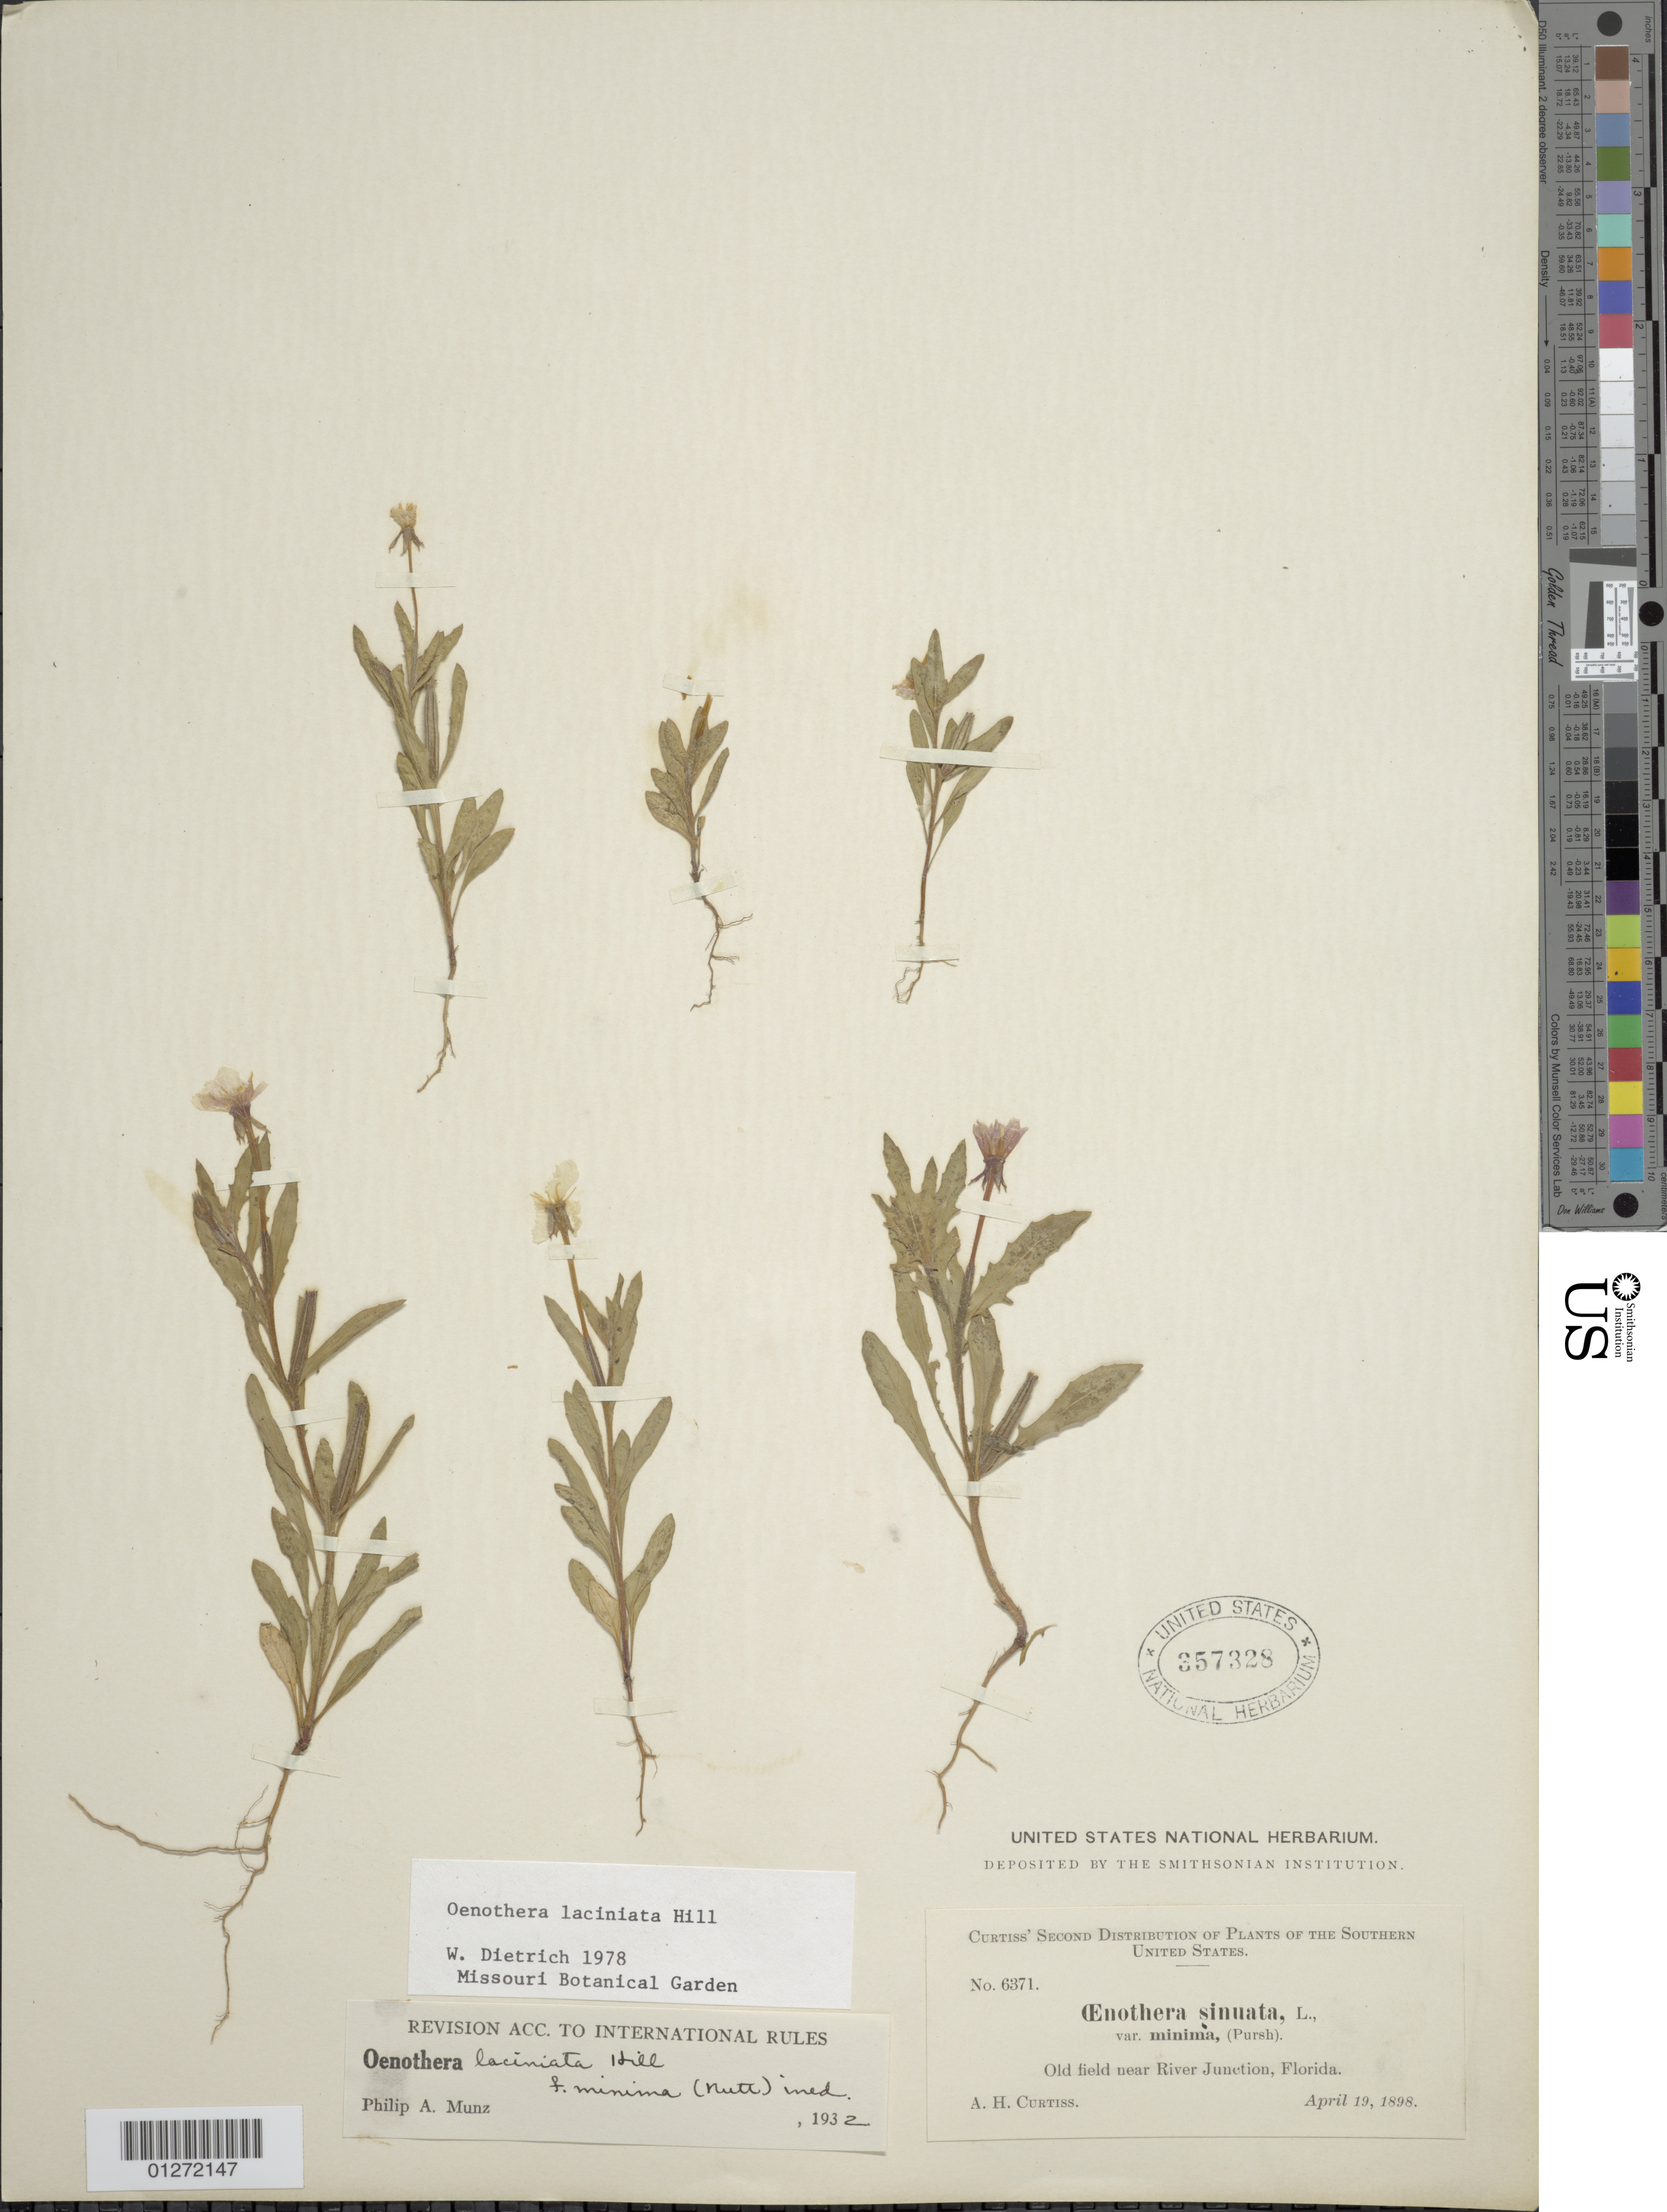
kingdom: Plantae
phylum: Tracheophyta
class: Magnoliopsida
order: Myrtales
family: Onagraceae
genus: Oenothera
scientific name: Oenothera laciniata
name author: Hill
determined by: Dietrich, W.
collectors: A. H. Curtiss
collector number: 6371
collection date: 1898-04-19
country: United States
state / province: Florida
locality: Old field near River Junction.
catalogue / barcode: US 357328